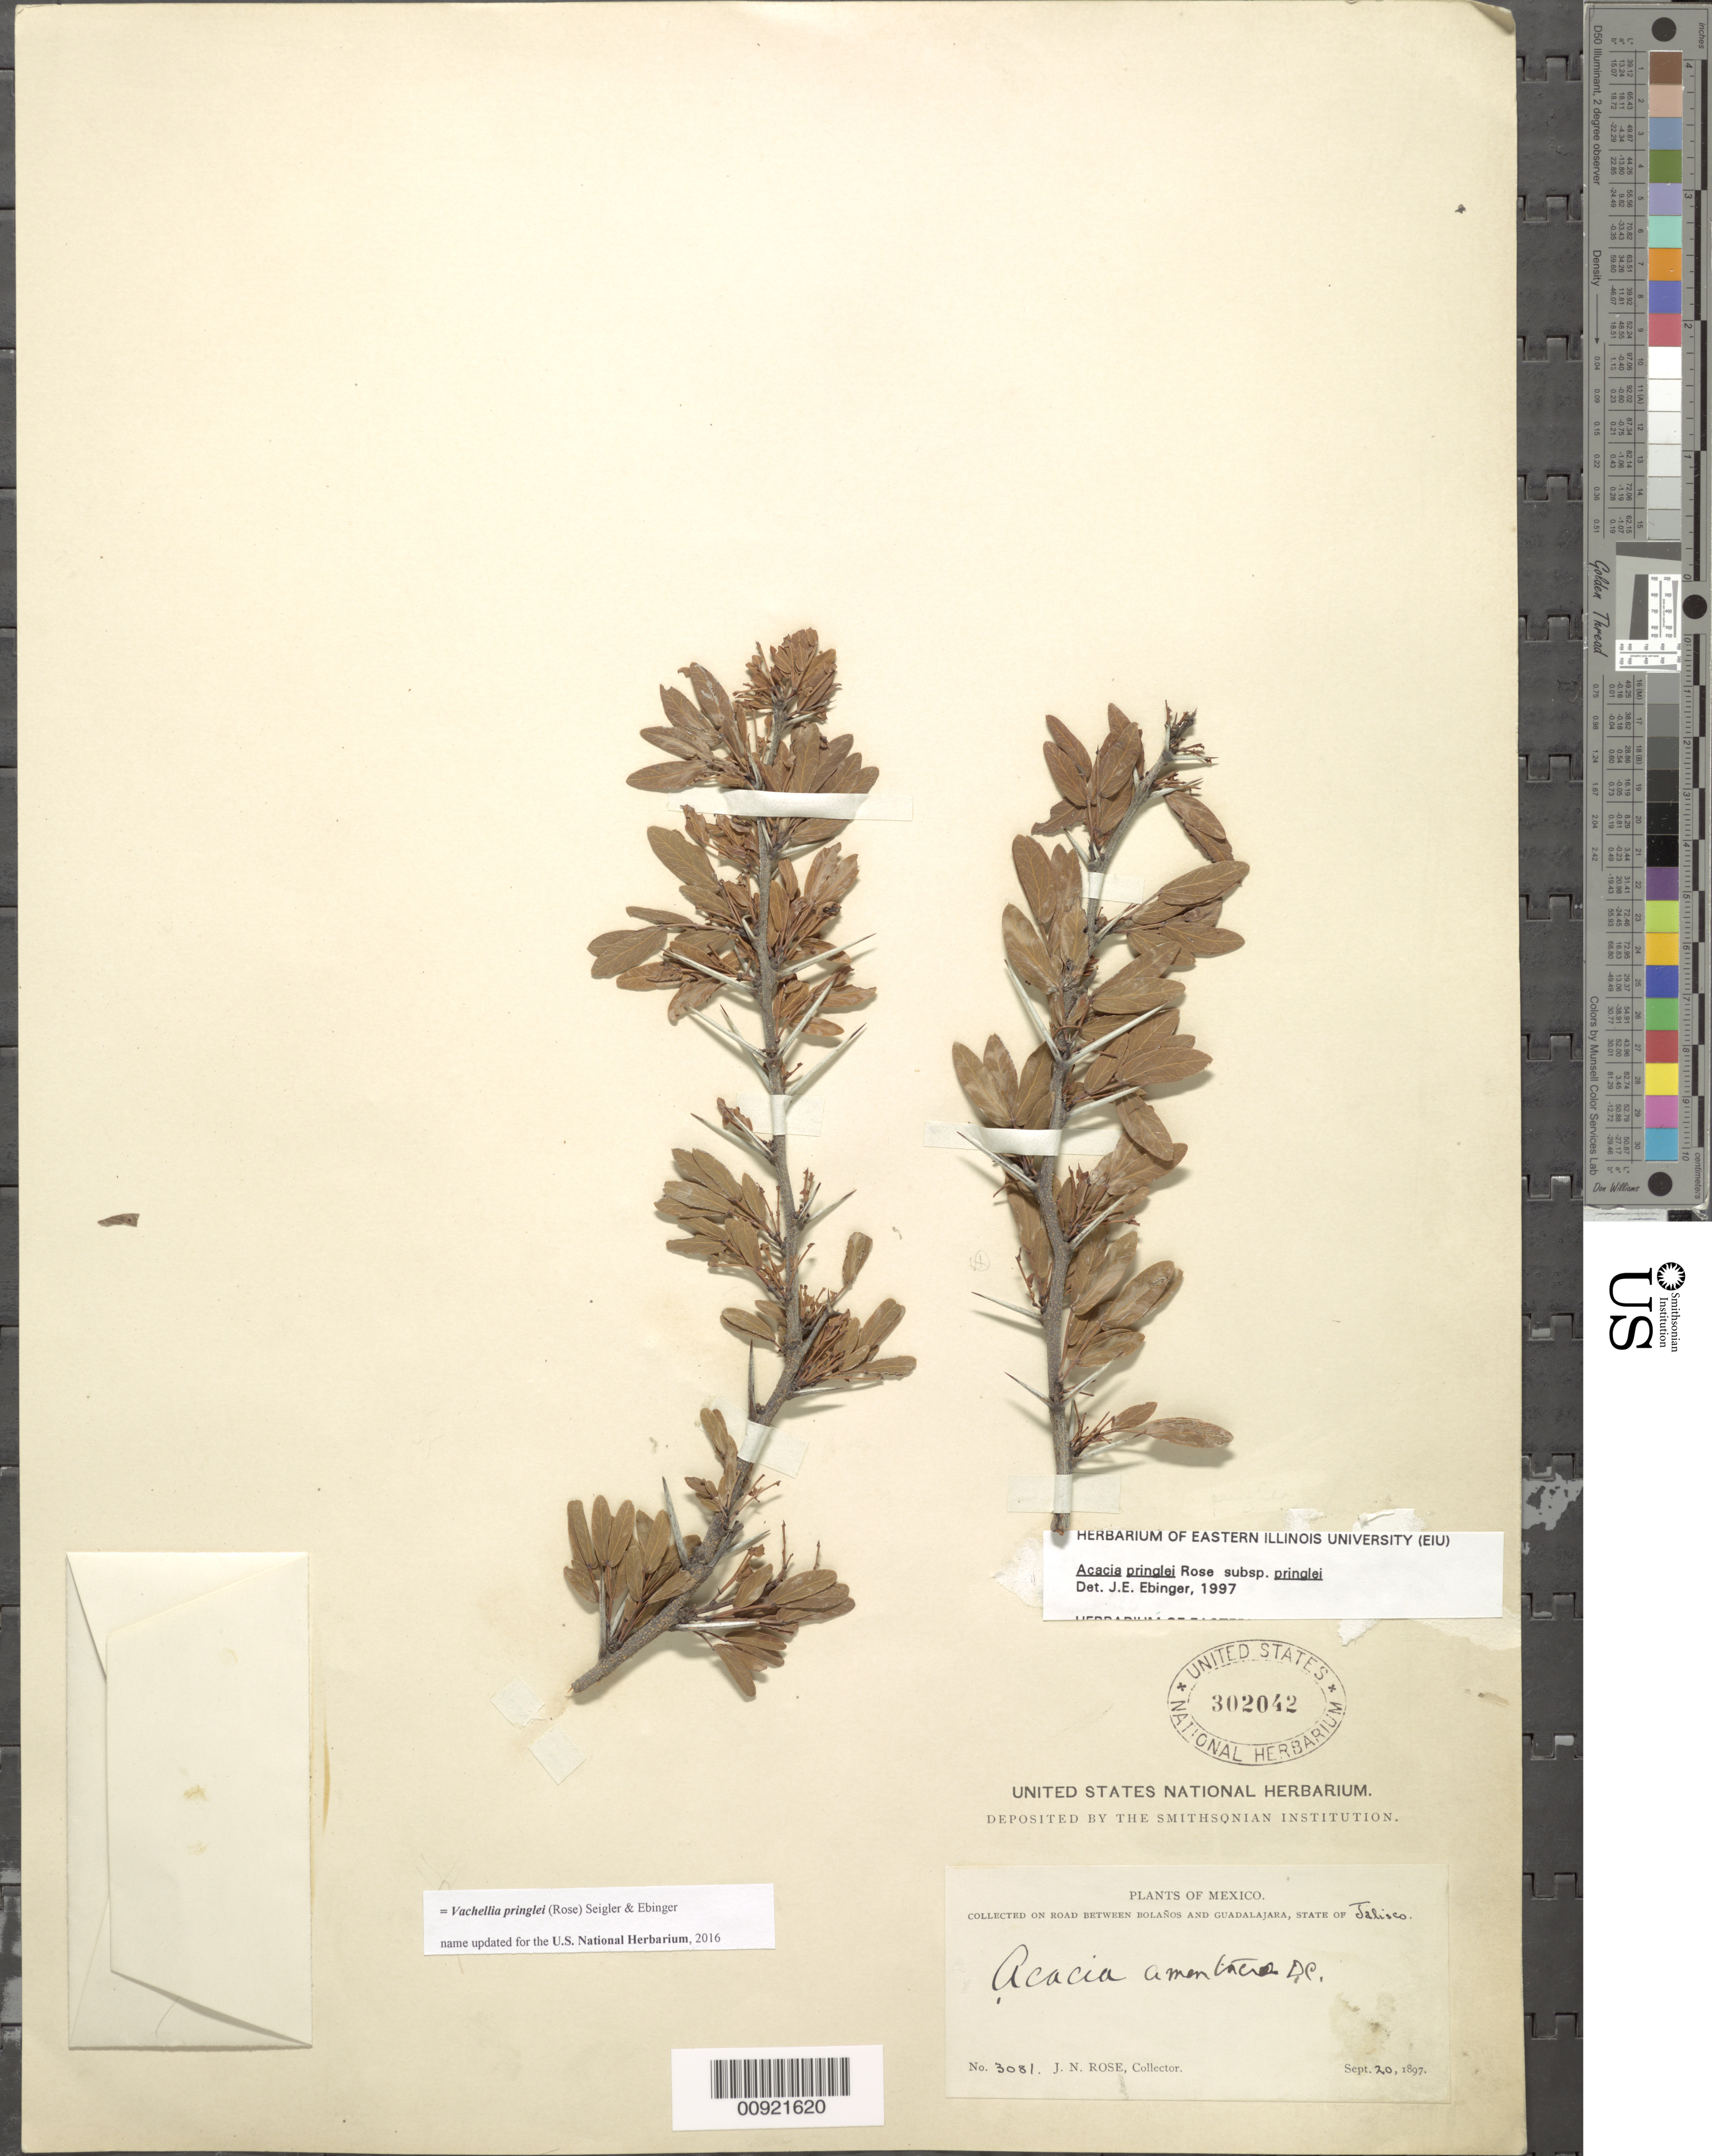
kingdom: Plantae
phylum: Tracheophyta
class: Magnoliopsida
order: Fabales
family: Fabaceae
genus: Vachellia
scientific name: Vachellia pringlei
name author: (Rose) Seigler & Ebinger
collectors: J. N. Rose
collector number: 3081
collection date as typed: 20 Sep 1897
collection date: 1897-09-20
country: Mexico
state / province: Jalisco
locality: On road between Bolaños and Guadalajara, State of Jalisco.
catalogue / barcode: US 302042